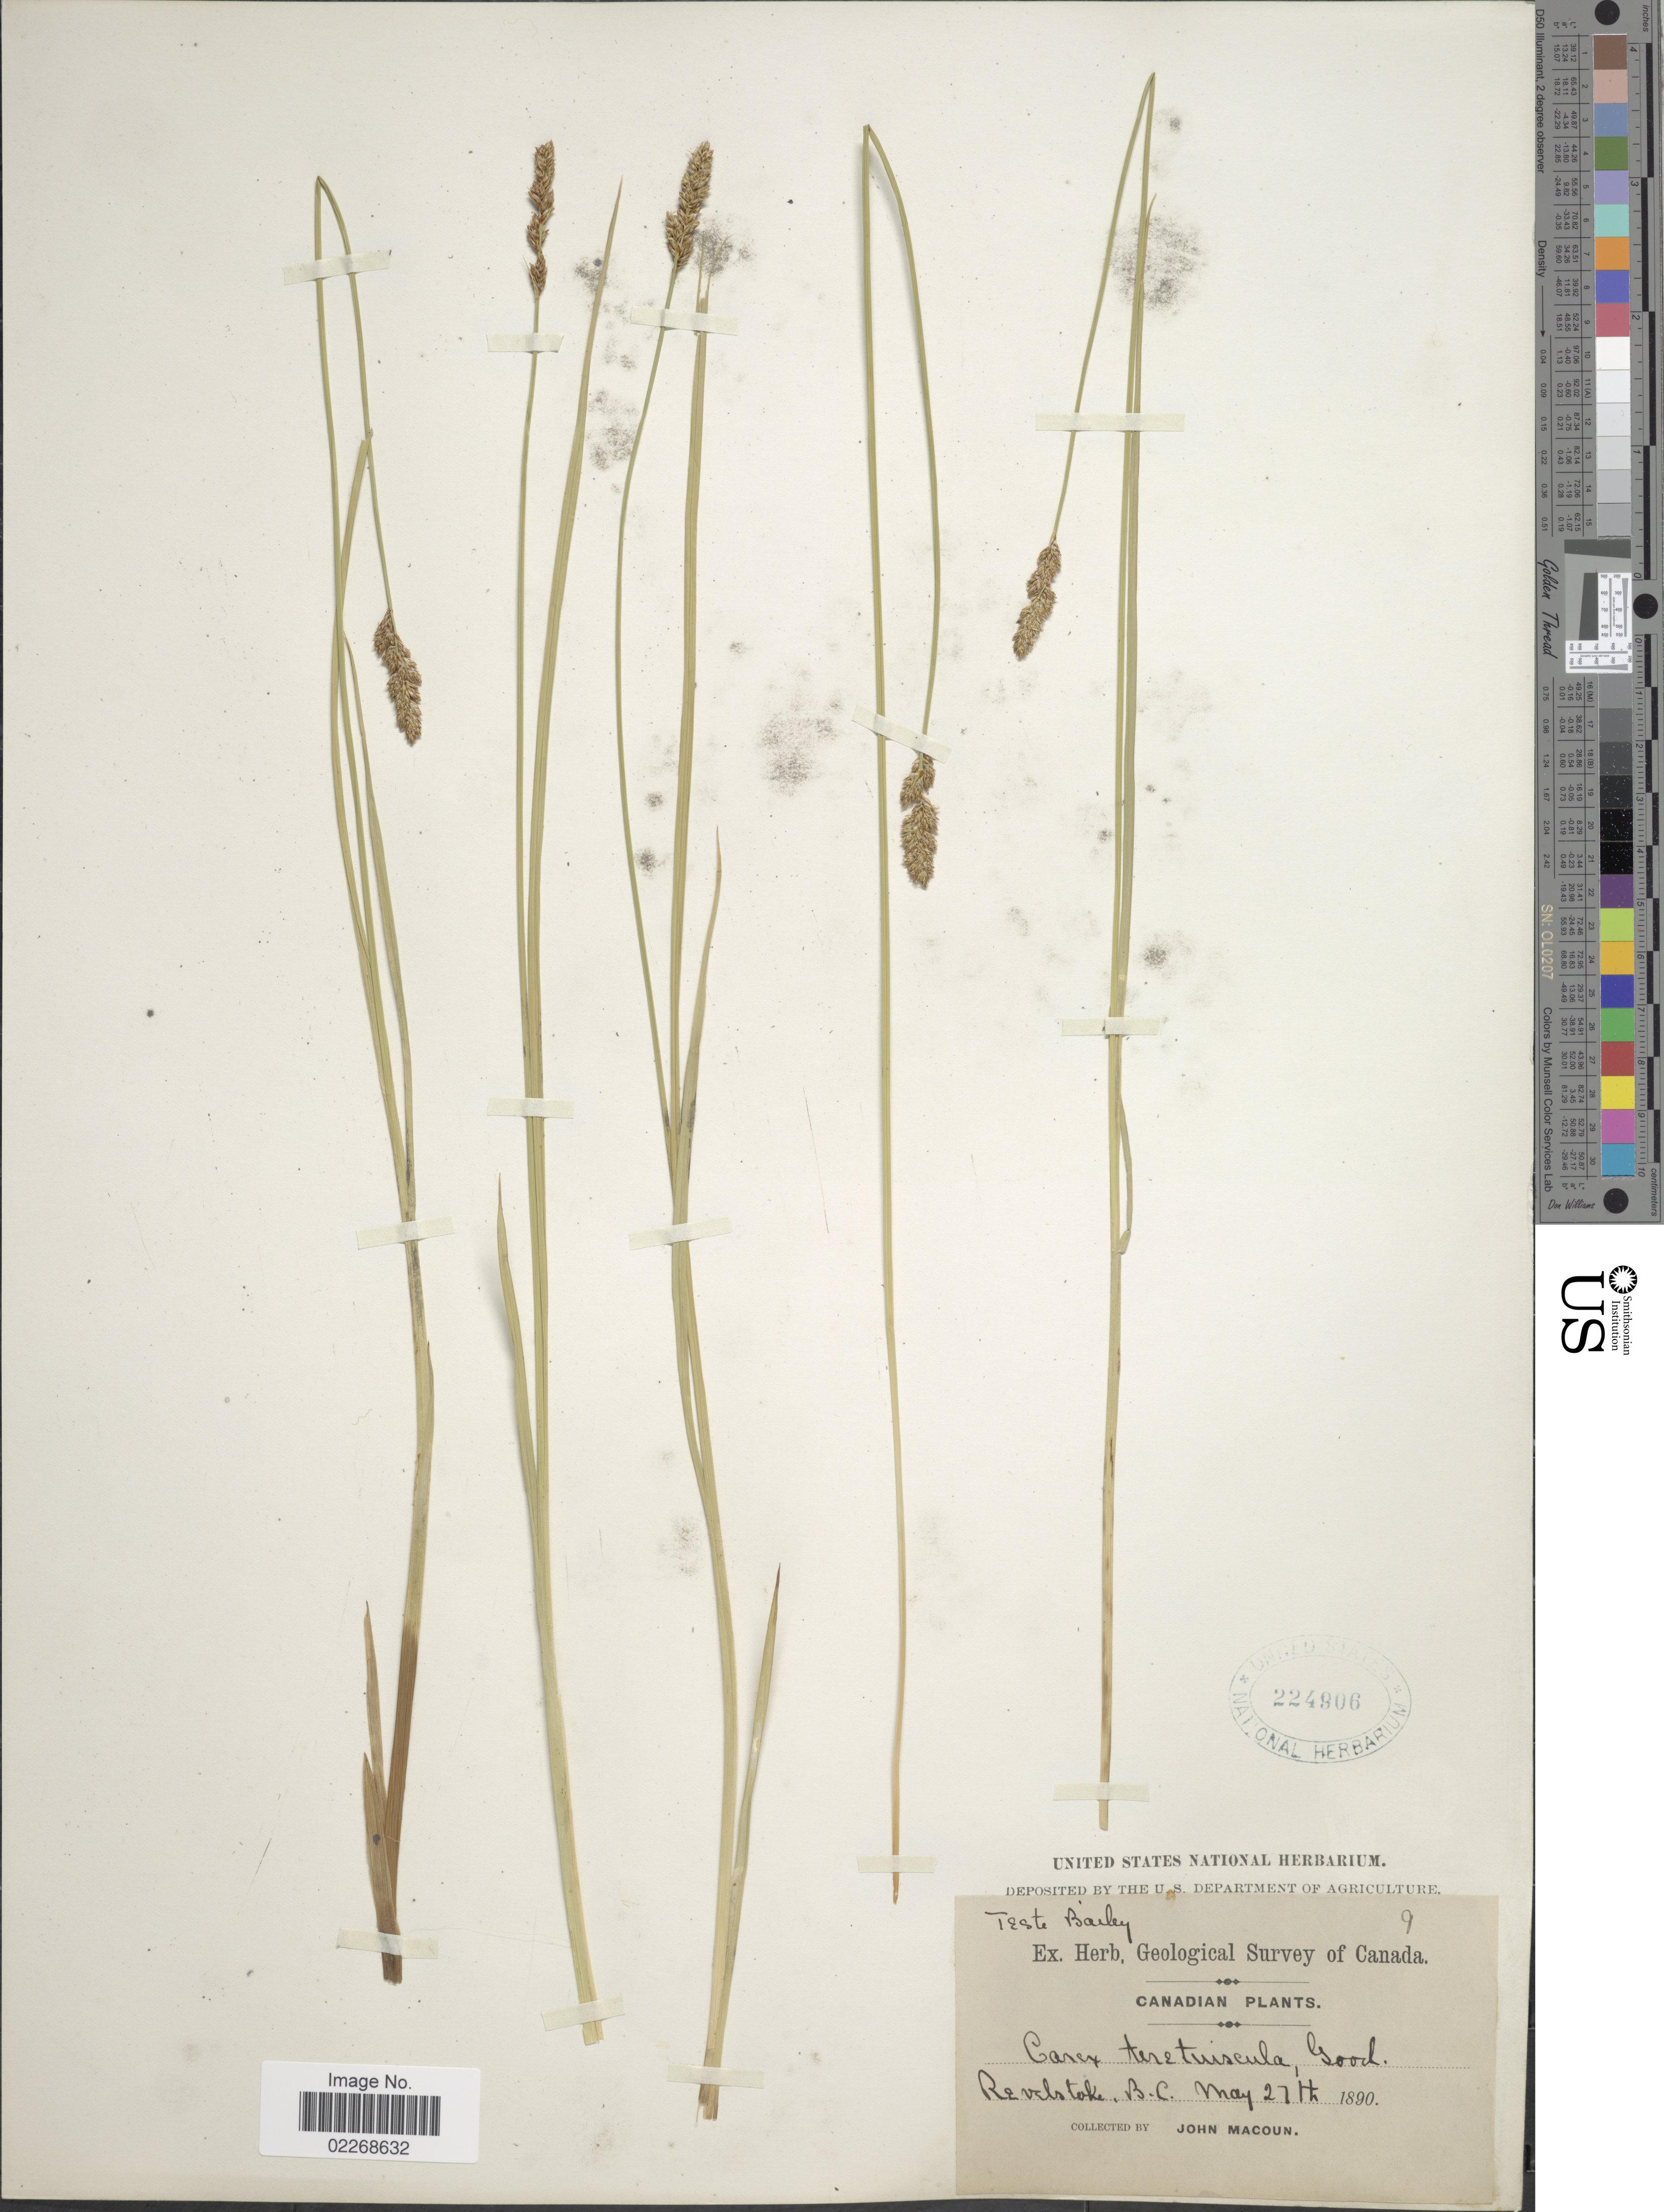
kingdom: Plantae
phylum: Tracheophyta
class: Liliopsida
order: Poales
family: Cyperaceae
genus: Carex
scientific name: Carex diandra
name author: Schrank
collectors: J. Macoun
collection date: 1890-05-27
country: Canada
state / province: British Columbia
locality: Revelstoke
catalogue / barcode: US 224906